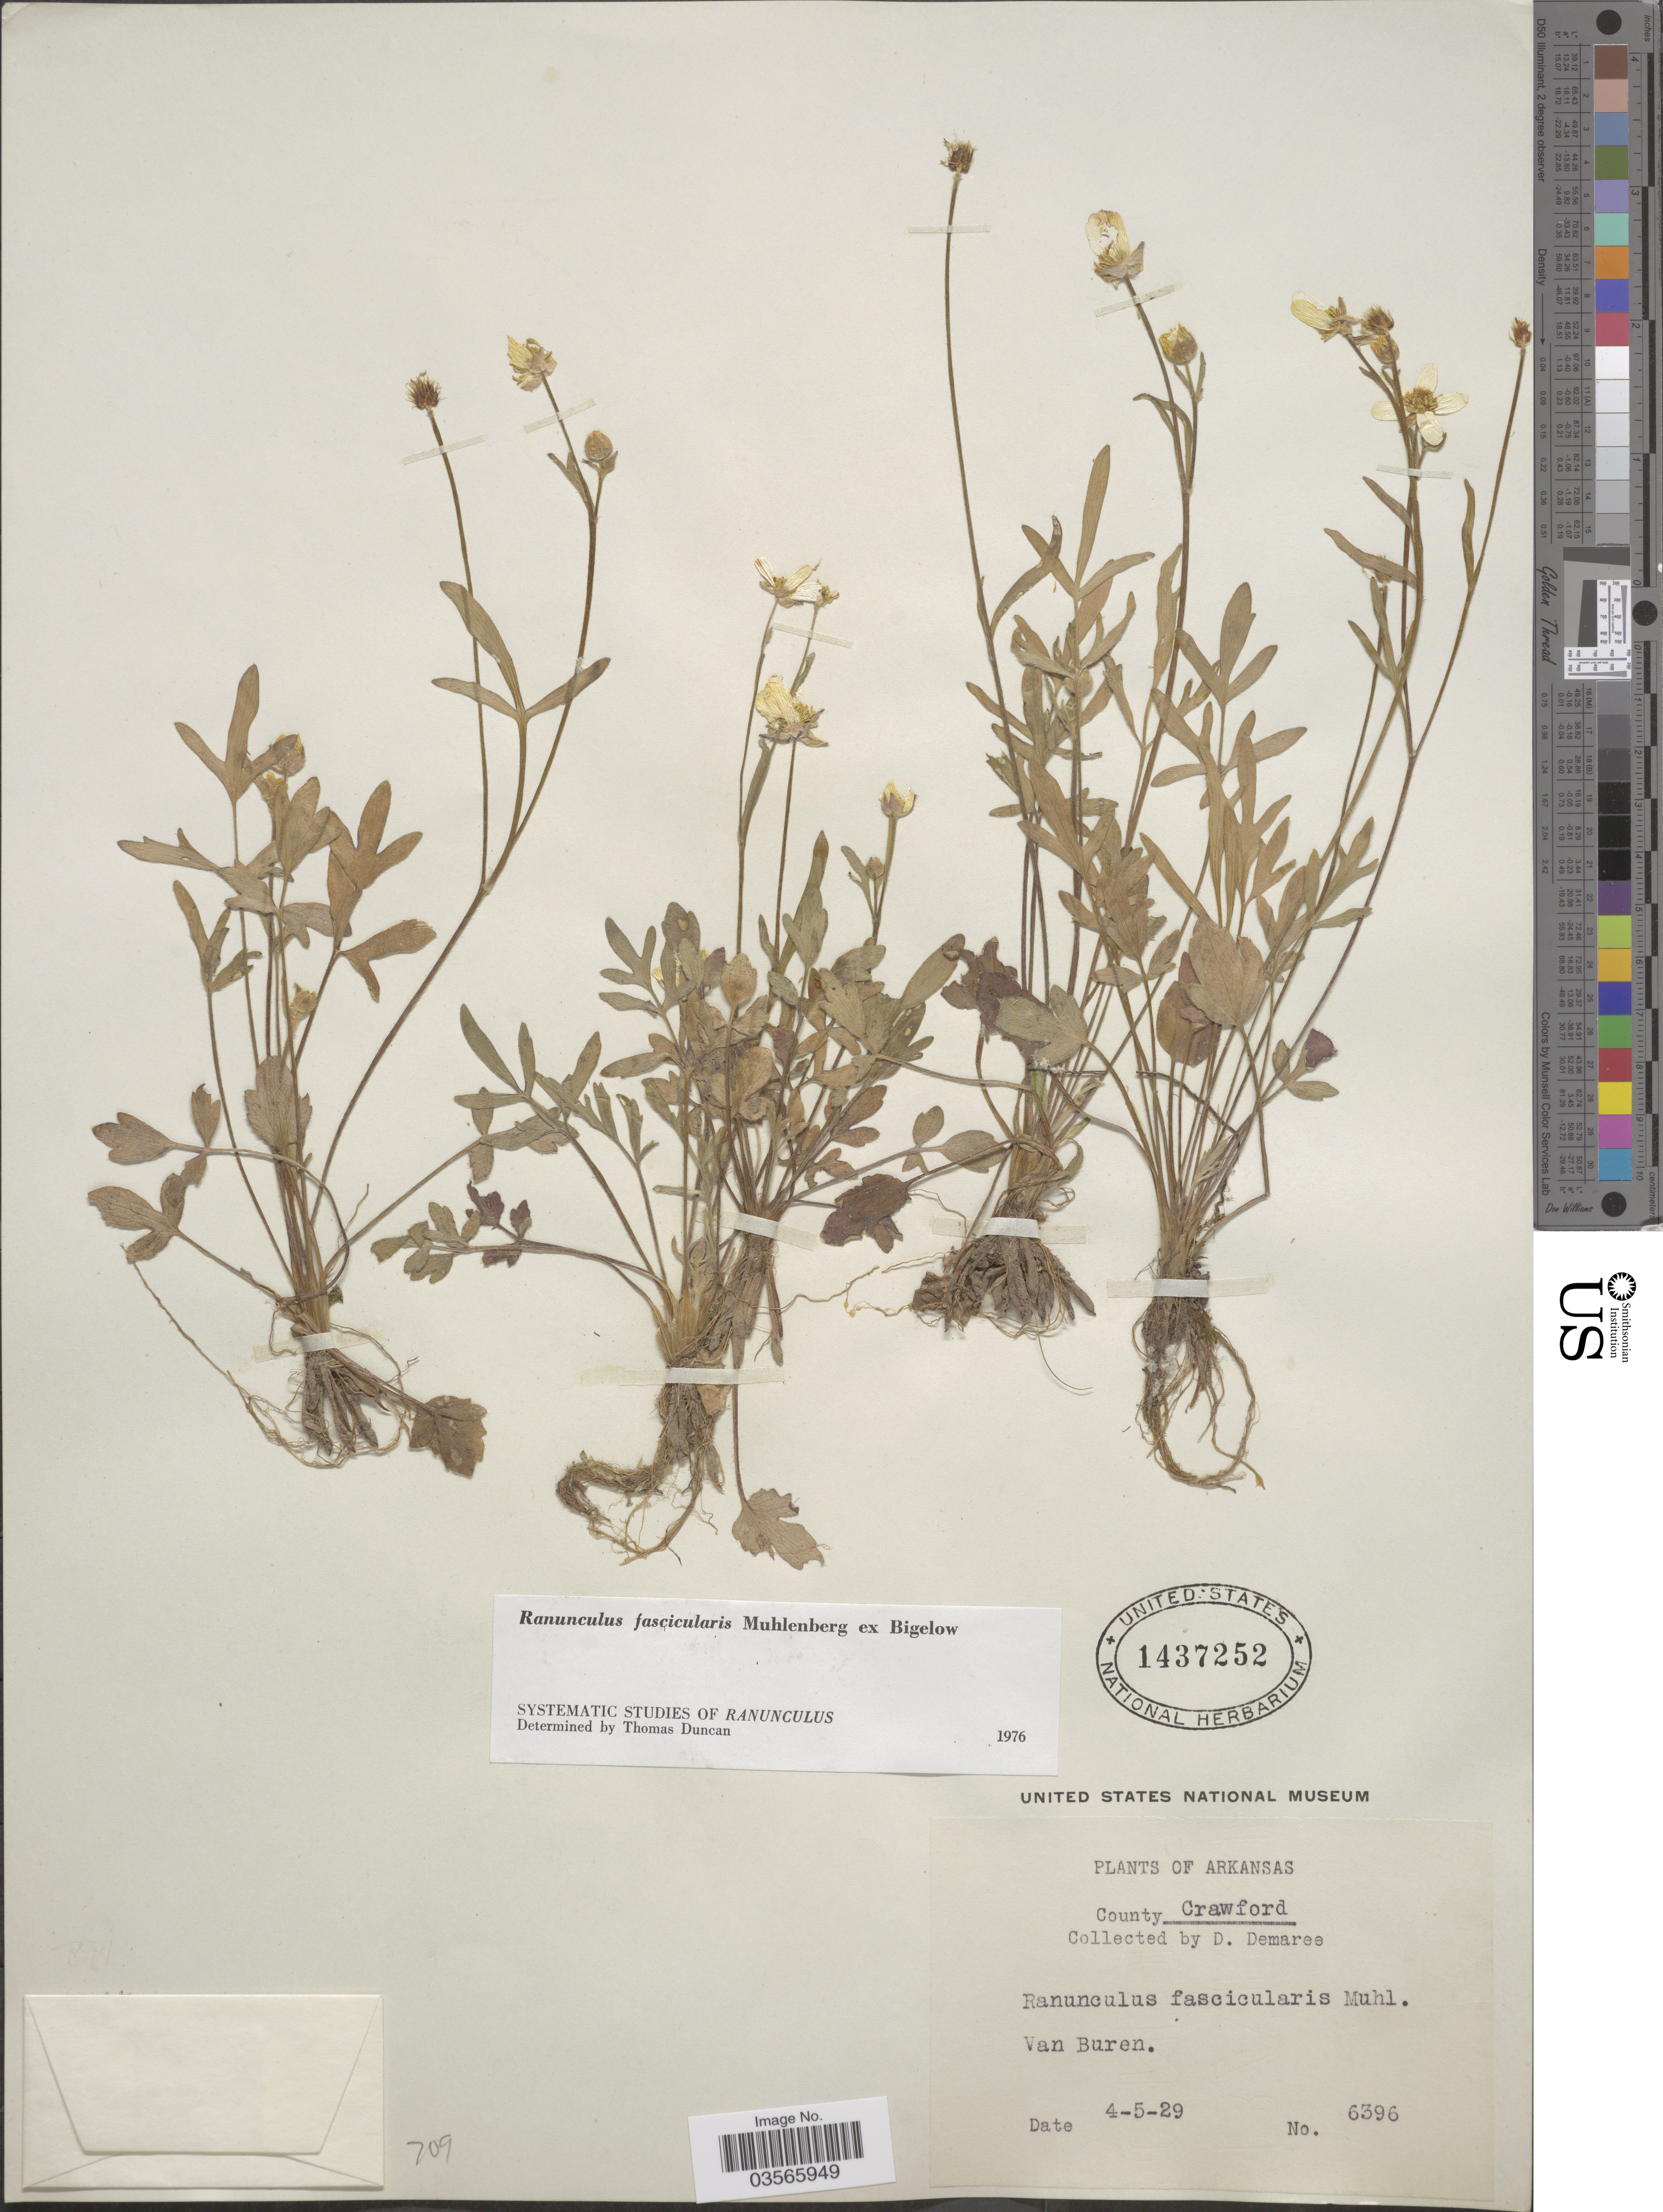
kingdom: Plantae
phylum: Tracheophyta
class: Magnoliopsida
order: Ranunculales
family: Ranunculaceae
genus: Ranunculus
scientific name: Ranunculus fascicularis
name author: Muhl. ex Bigelow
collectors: D. Demaree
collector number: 6396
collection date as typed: Transcribed d/m/y: 5/4/29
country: United States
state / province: Arkansas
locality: County Crawford. Van Buren.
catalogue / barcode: US 1437252